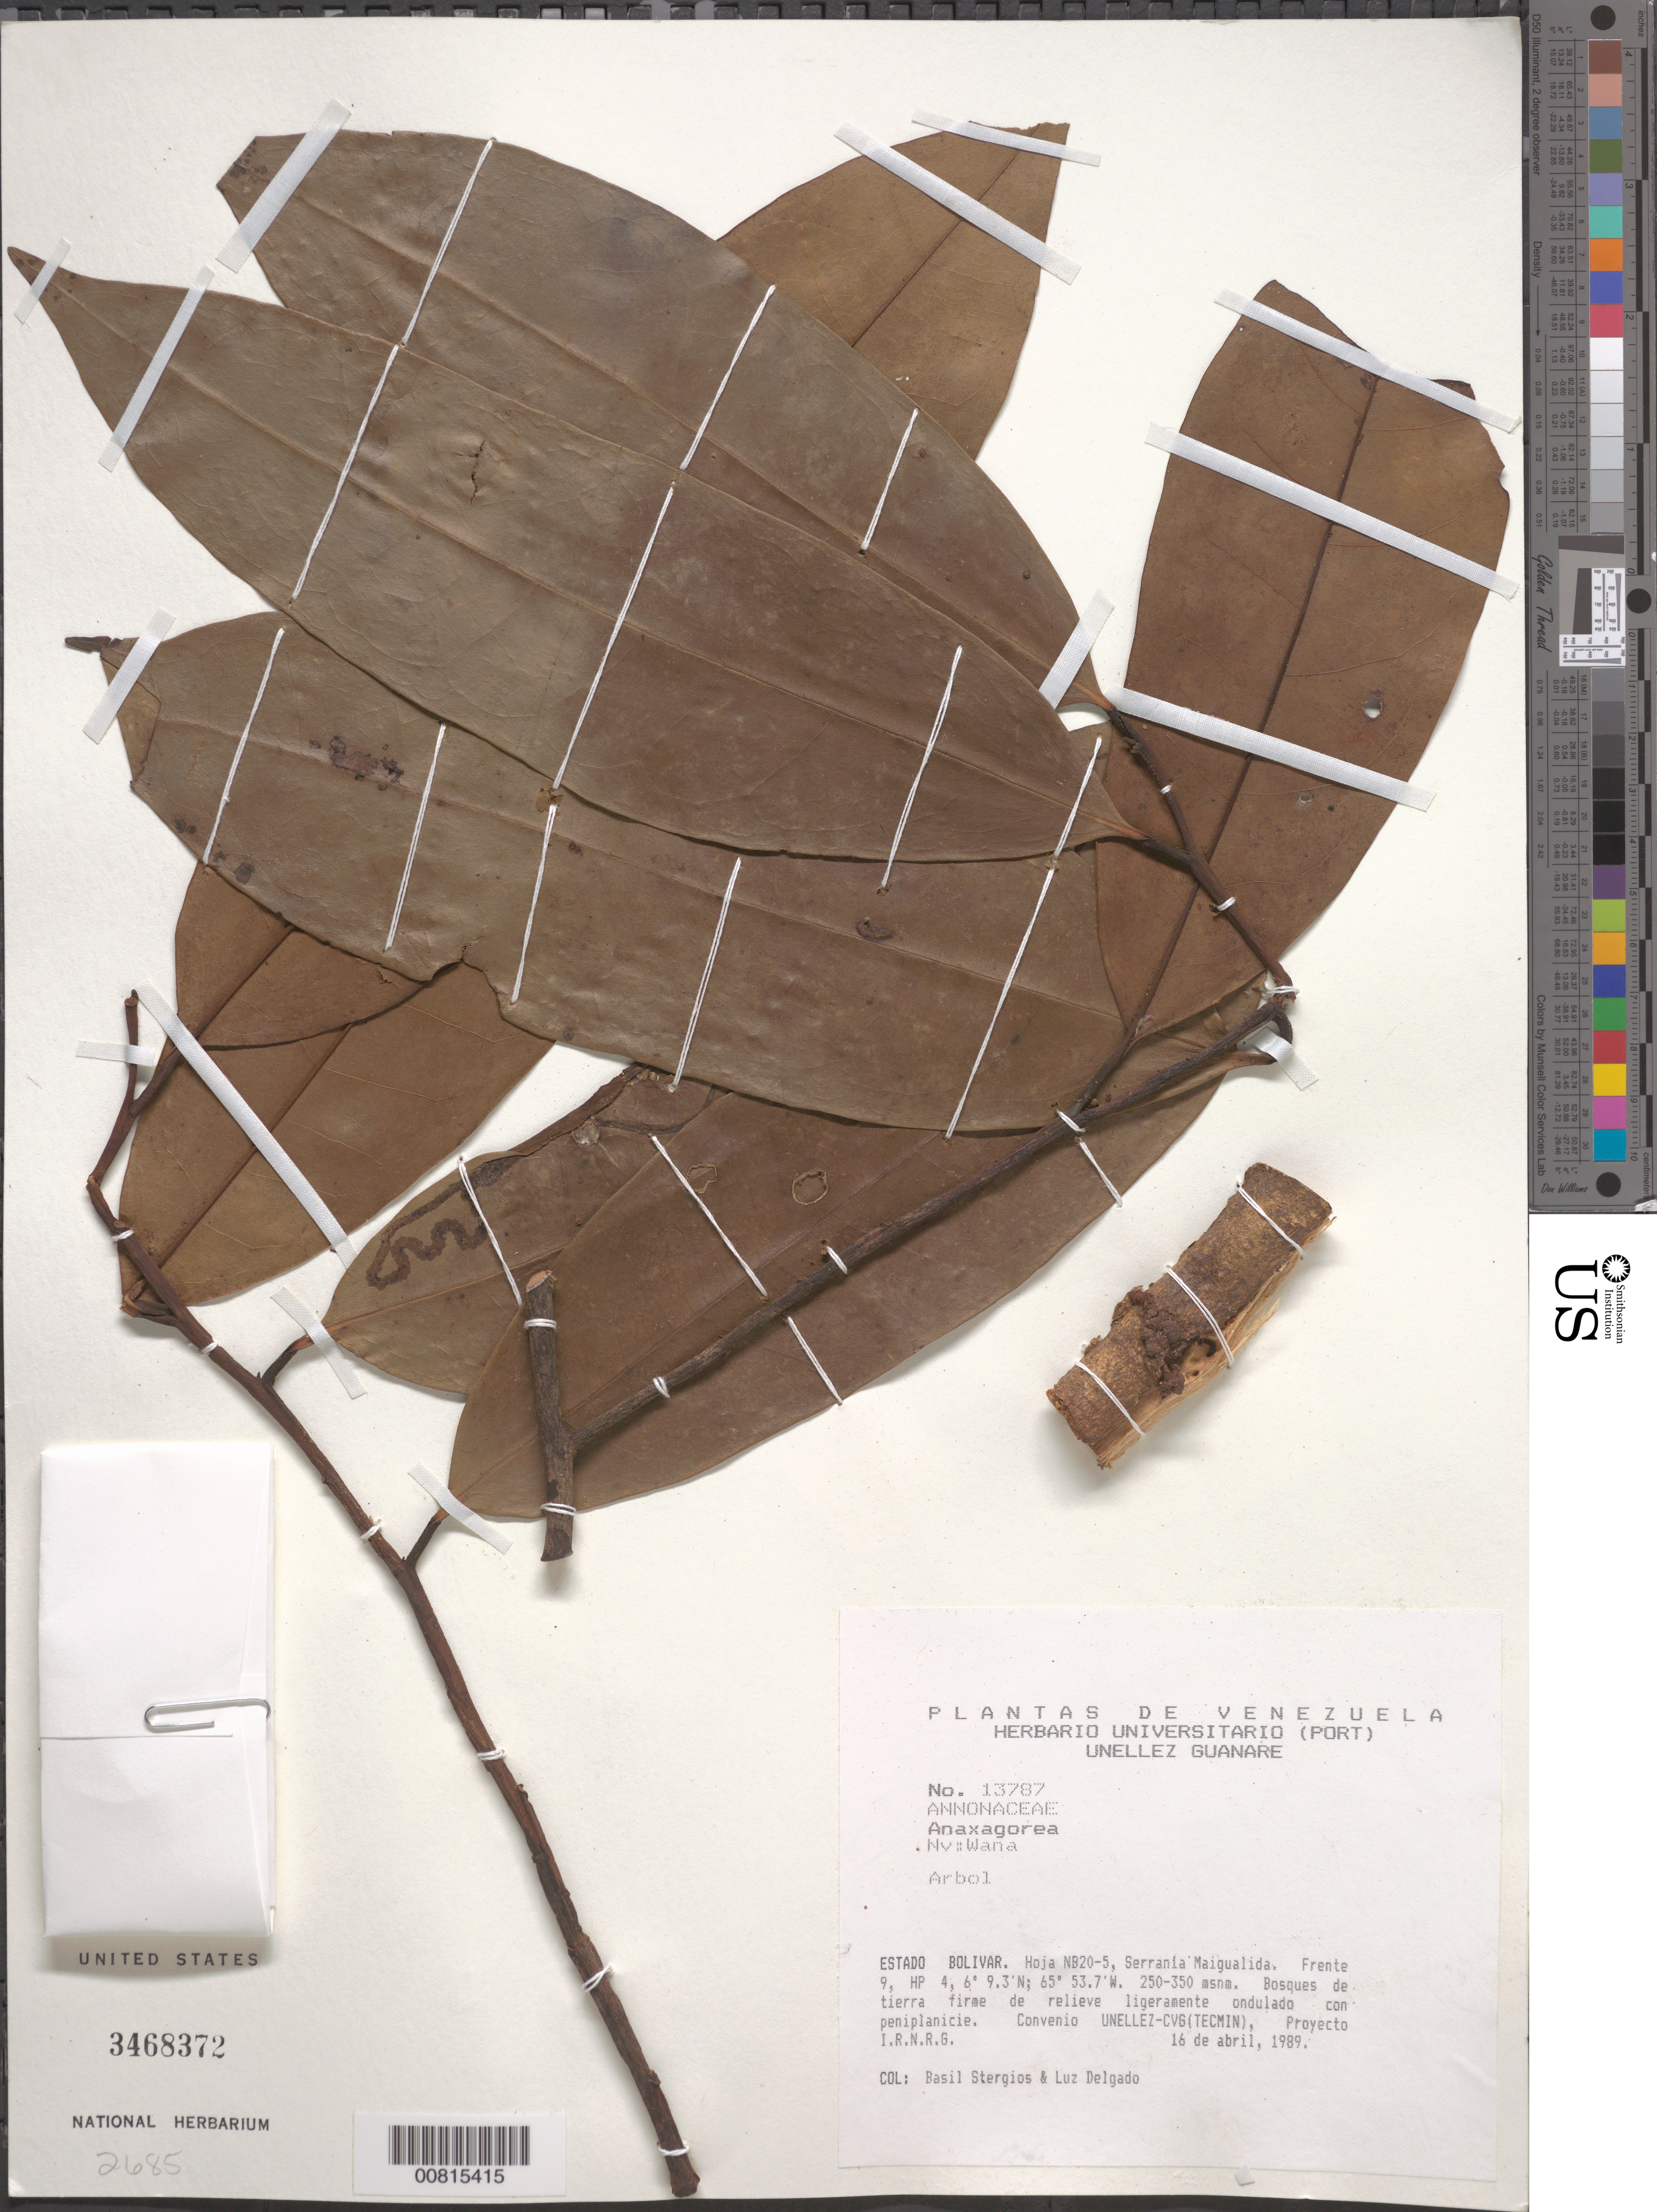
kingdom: Plantae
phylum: Tracheophyta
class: Magnoliopsida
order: Magnoliales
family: Annonaceae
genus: Anaxagorea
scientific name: Anaxagorea sp.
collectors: B. G. Stergios & L. Delgado V.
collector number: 13787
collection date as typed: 16-Apr-89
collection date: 1989-04-16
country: Venezuela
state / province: Bolívar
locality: Serrania Maigualida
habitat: Bosque de tierra firme de relieve ligeramente ondulado con peniplanicie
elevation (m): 250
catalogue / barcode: US 3468372